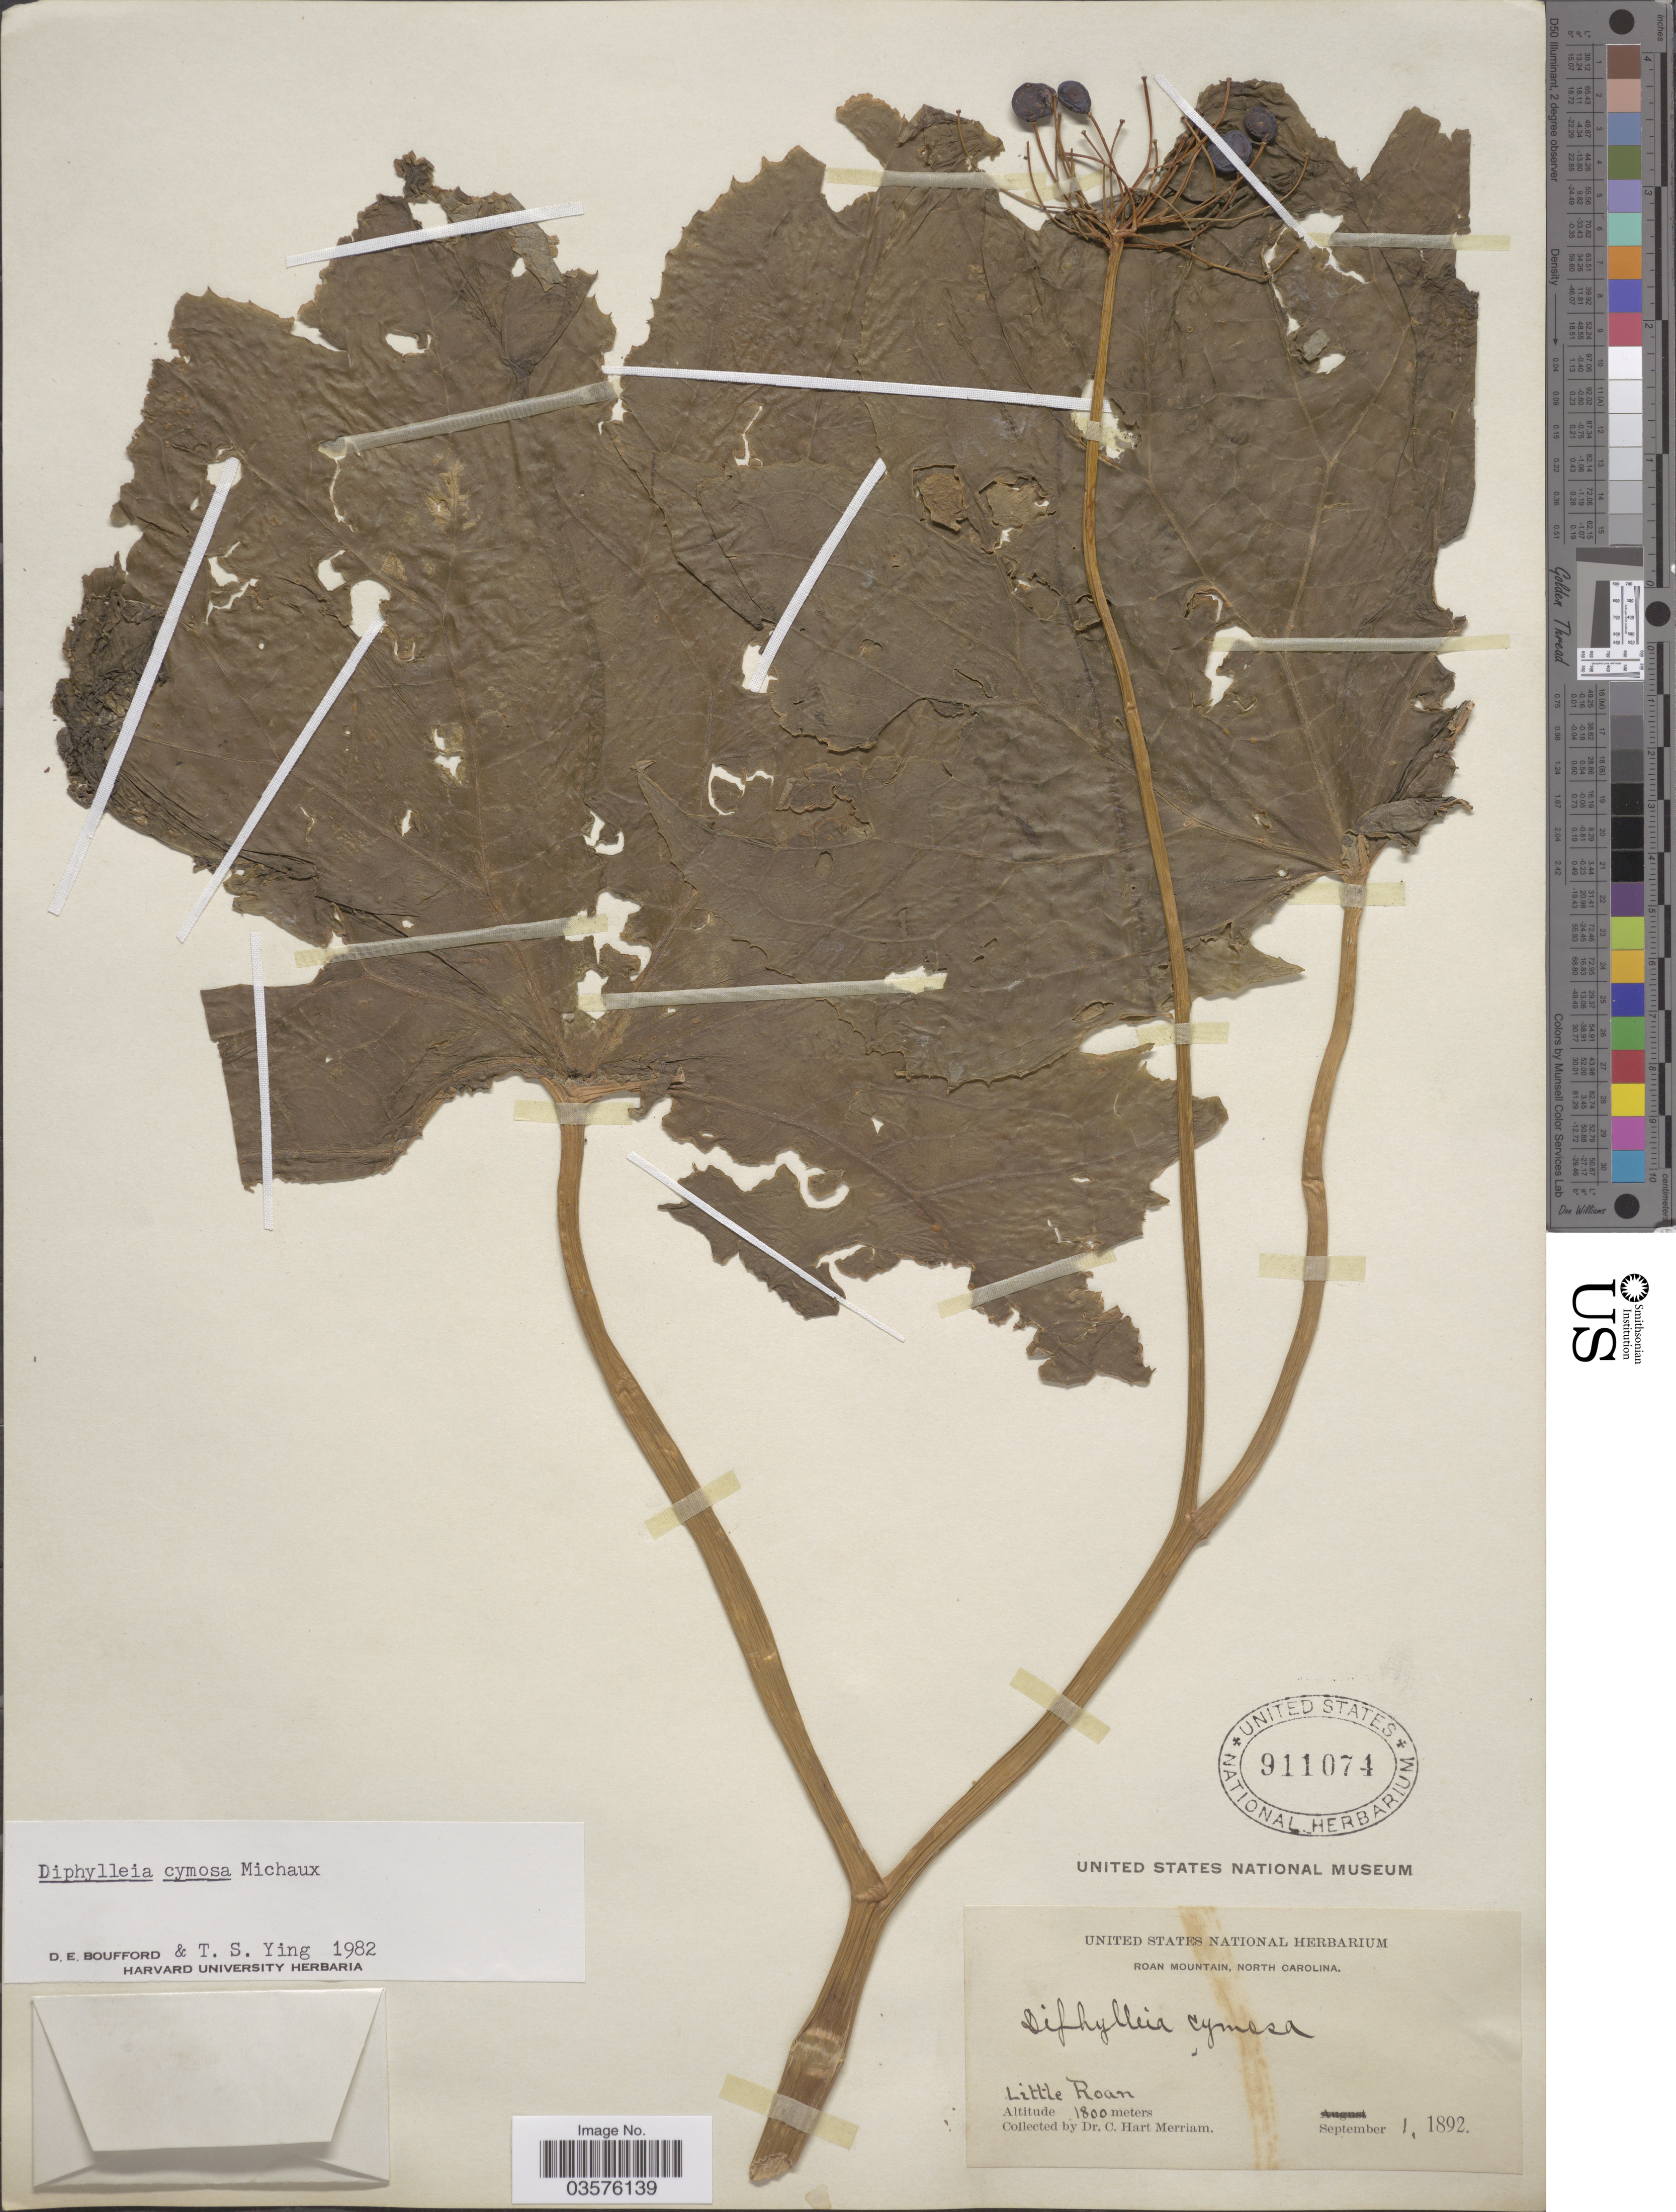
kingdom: Plantae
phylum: Tracheophyta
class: Magnoliopsida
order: Ranunculales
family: Berberidaceae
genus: Diphylleia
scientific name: Diphylleia cymosa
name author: Michx.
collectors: C. Merriam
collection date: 1892-09-01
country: United States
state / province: North Carolina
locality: Little Roan.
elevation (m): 1800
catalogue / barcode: US 911074